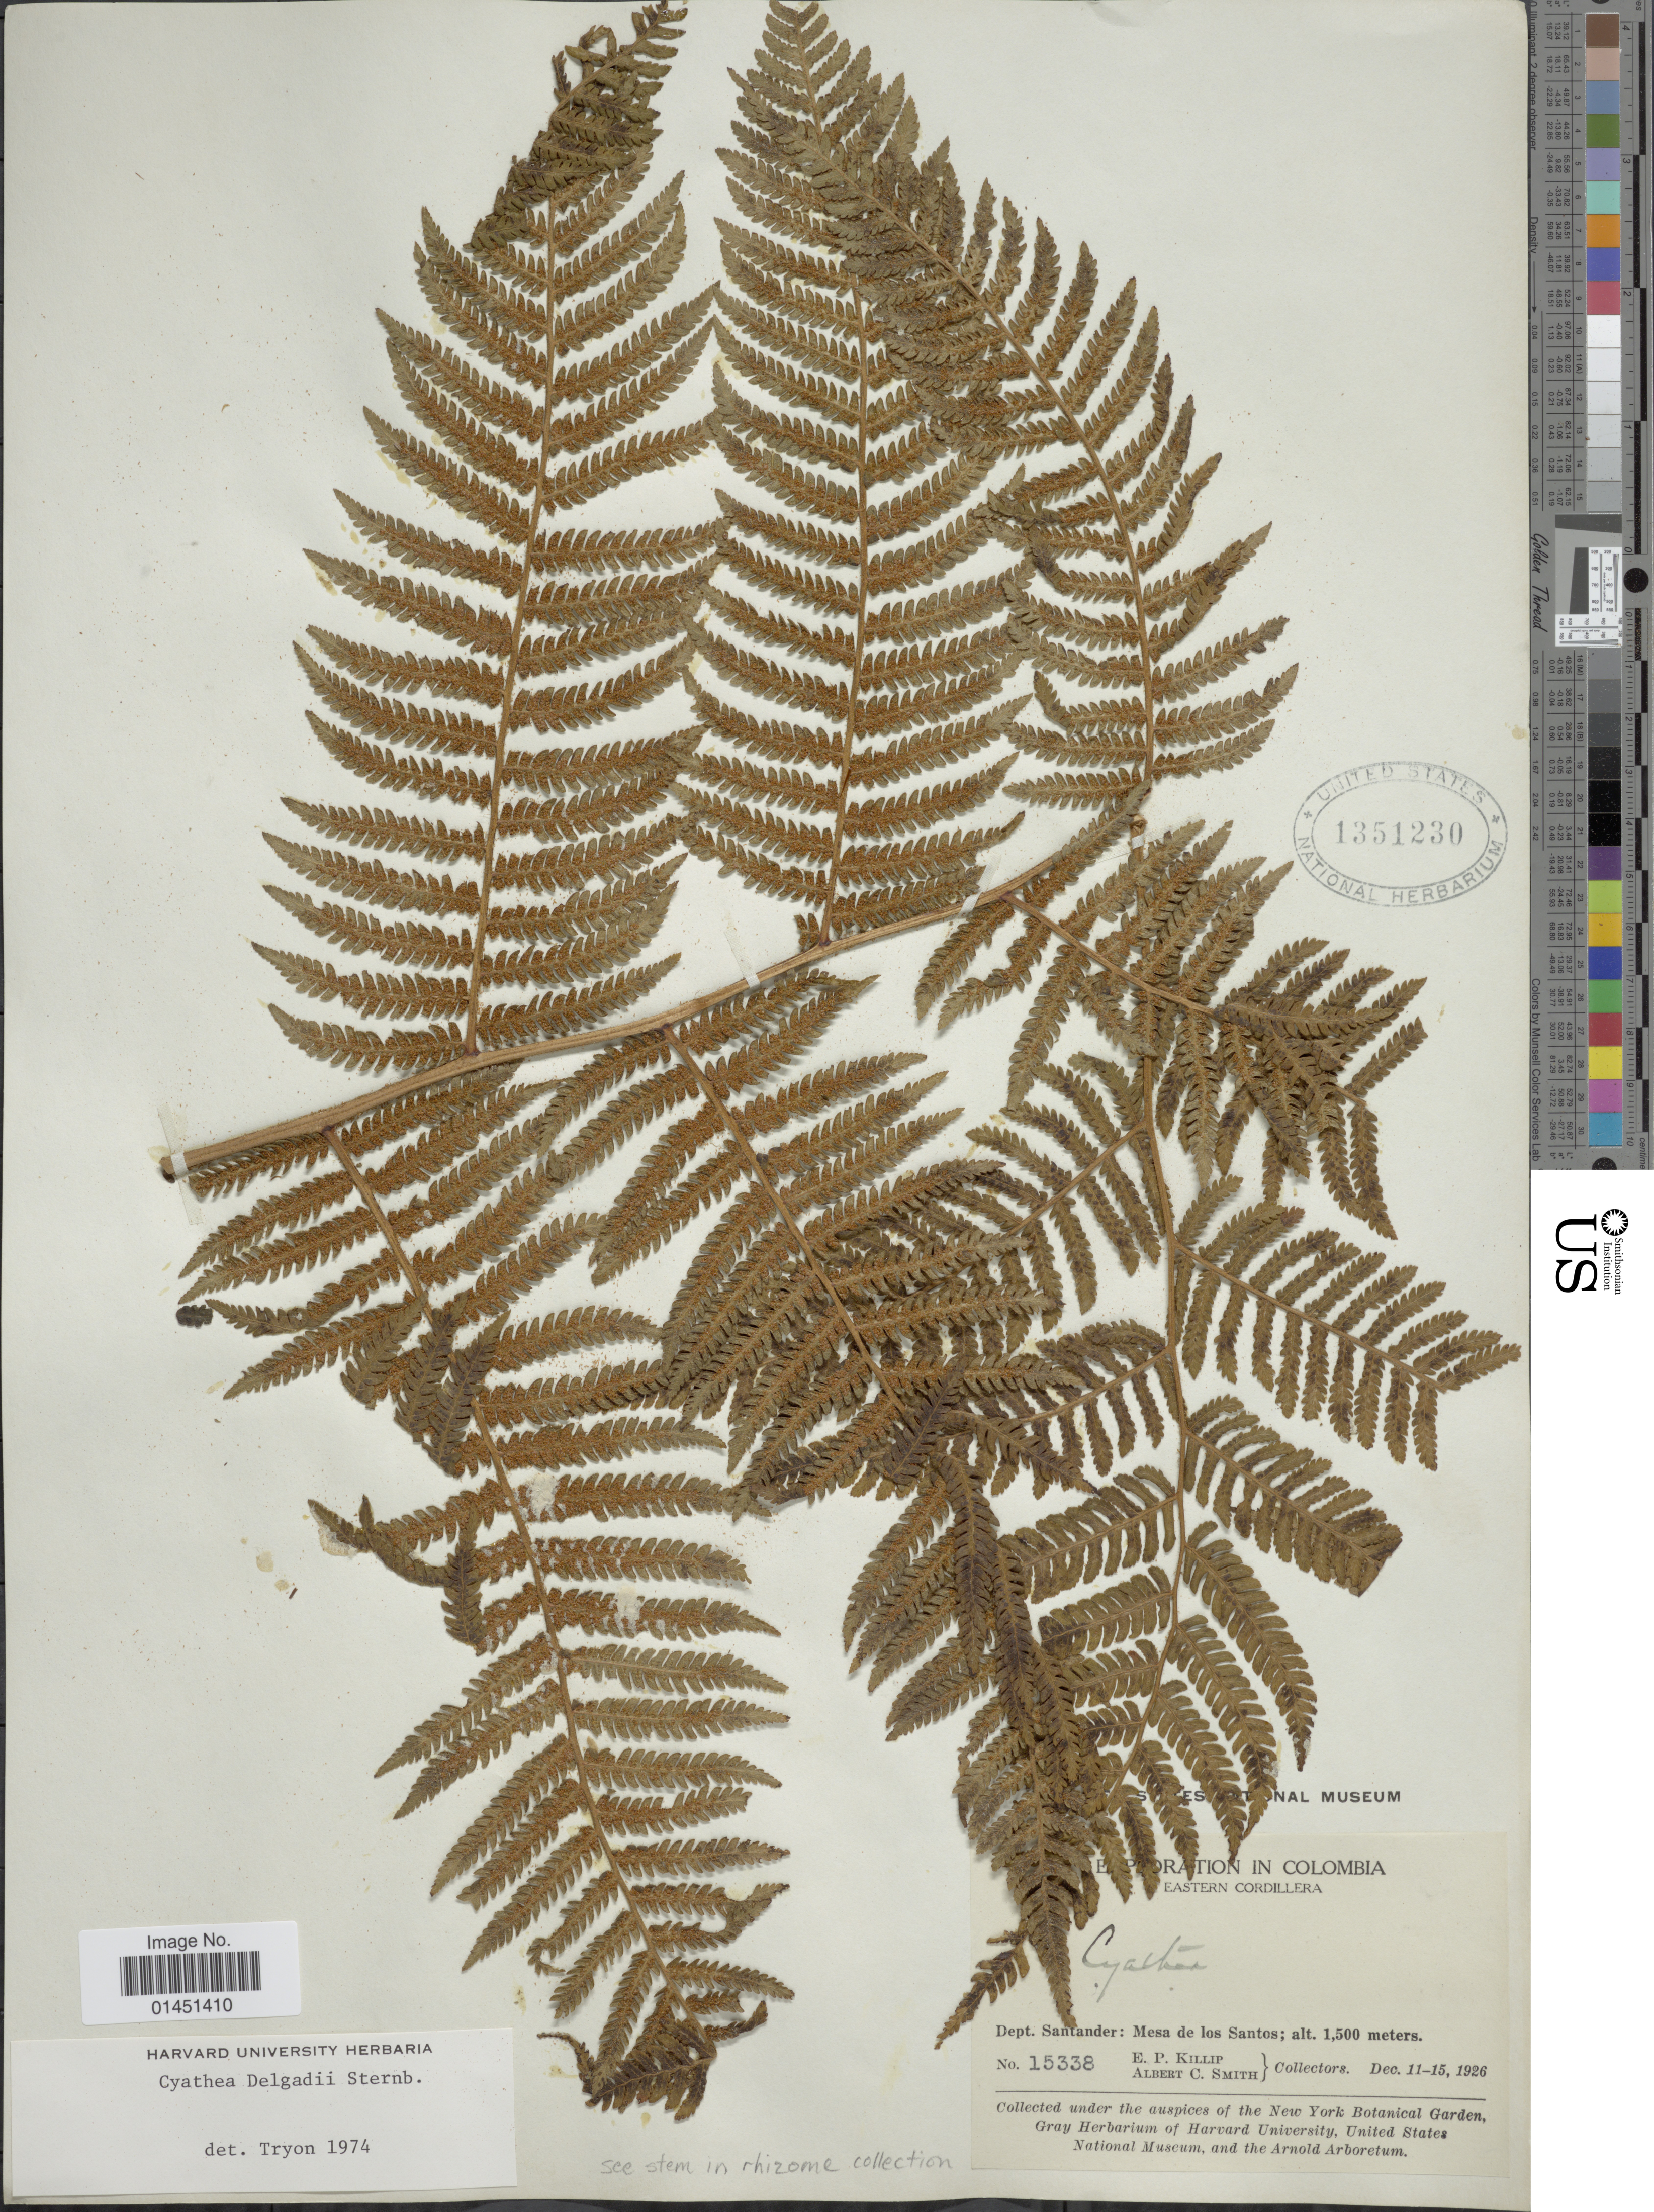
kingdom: Plantae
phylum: Tracheophyta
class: Polypodiopsida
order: Cyatheales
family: Cyatheaceae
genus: Cyathea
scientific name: Cyathea delgadii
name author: Pohl ex Sternb.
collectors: E. P. Killip & A. C. Smith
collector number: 15338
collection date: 1926-12-11/1926-12-15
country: Colombia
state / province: Santander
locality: Mesa de los Santos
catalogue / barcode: US 1351230